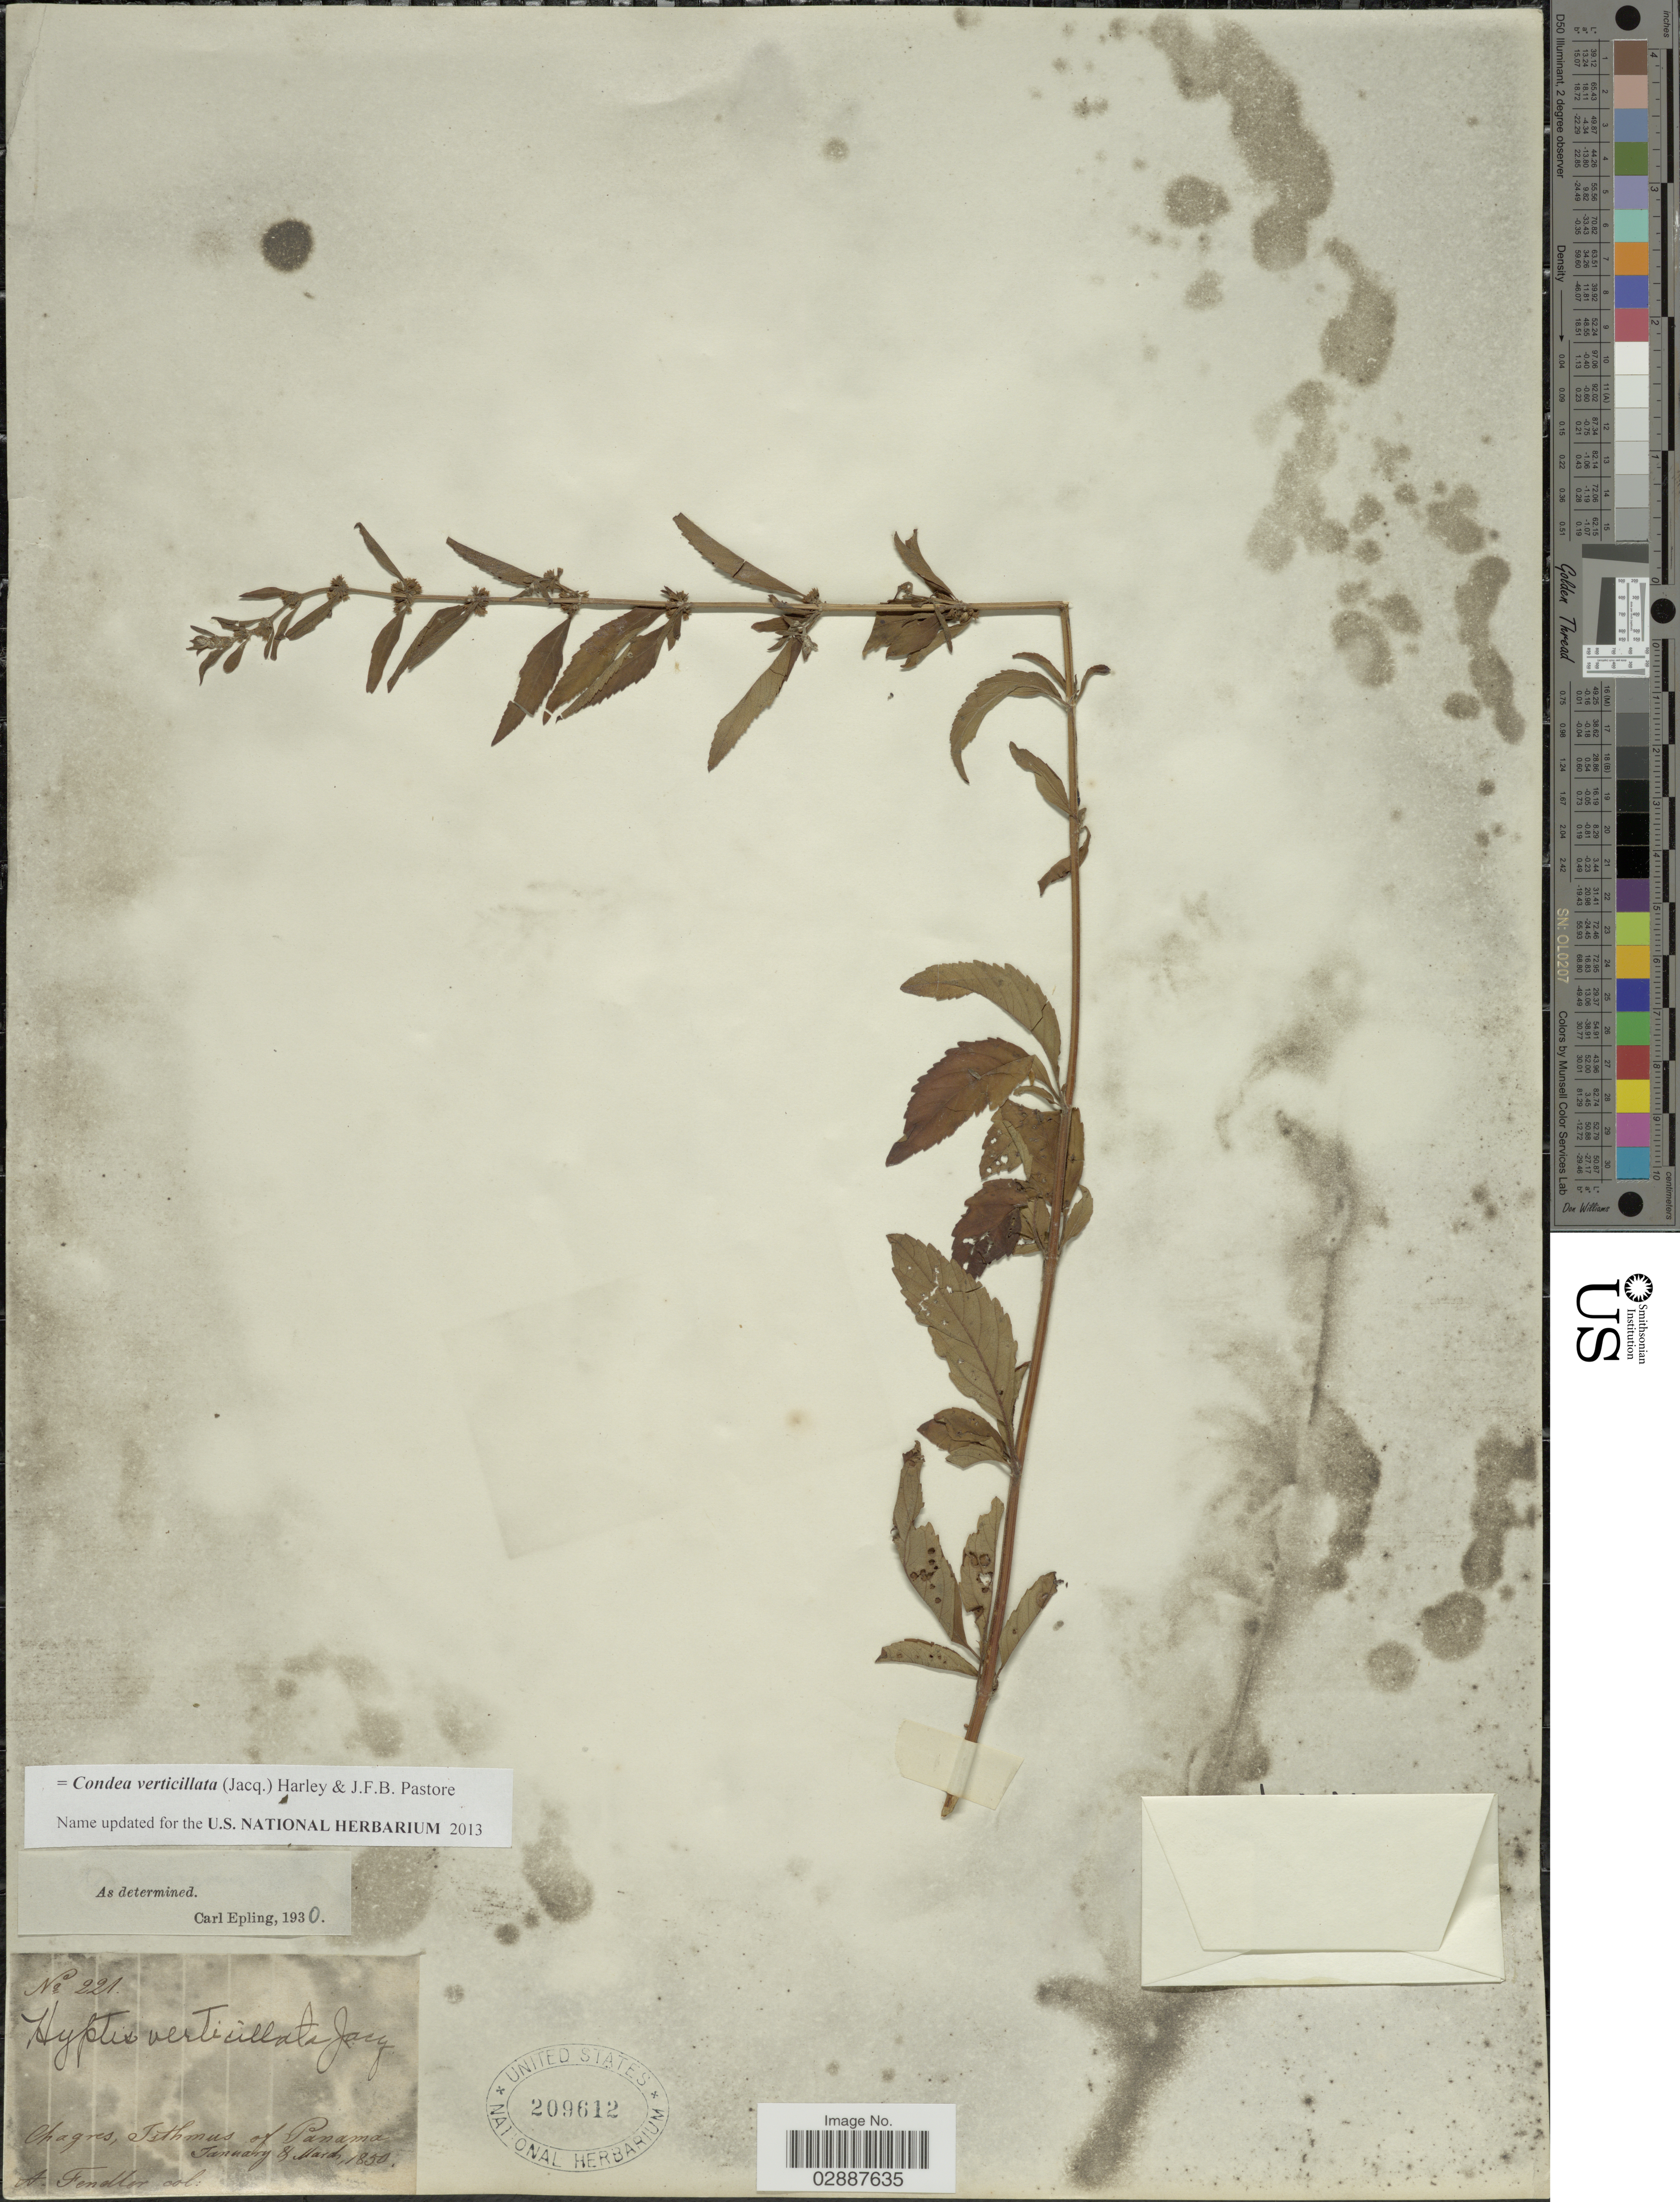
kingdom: Plantae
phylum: Tracheophyta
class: Magnoliopsida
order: Lamiales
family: Lamiaceae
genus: Condea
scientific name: Condea verticillata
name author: (Jacq.) Harley & J.F.B. Pastore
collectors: A. Fendler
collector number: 221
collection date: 1850-01/1850-03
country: Panama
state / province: Panamá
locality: Chagres, Isthmus of Panama.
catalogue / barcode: US 209612